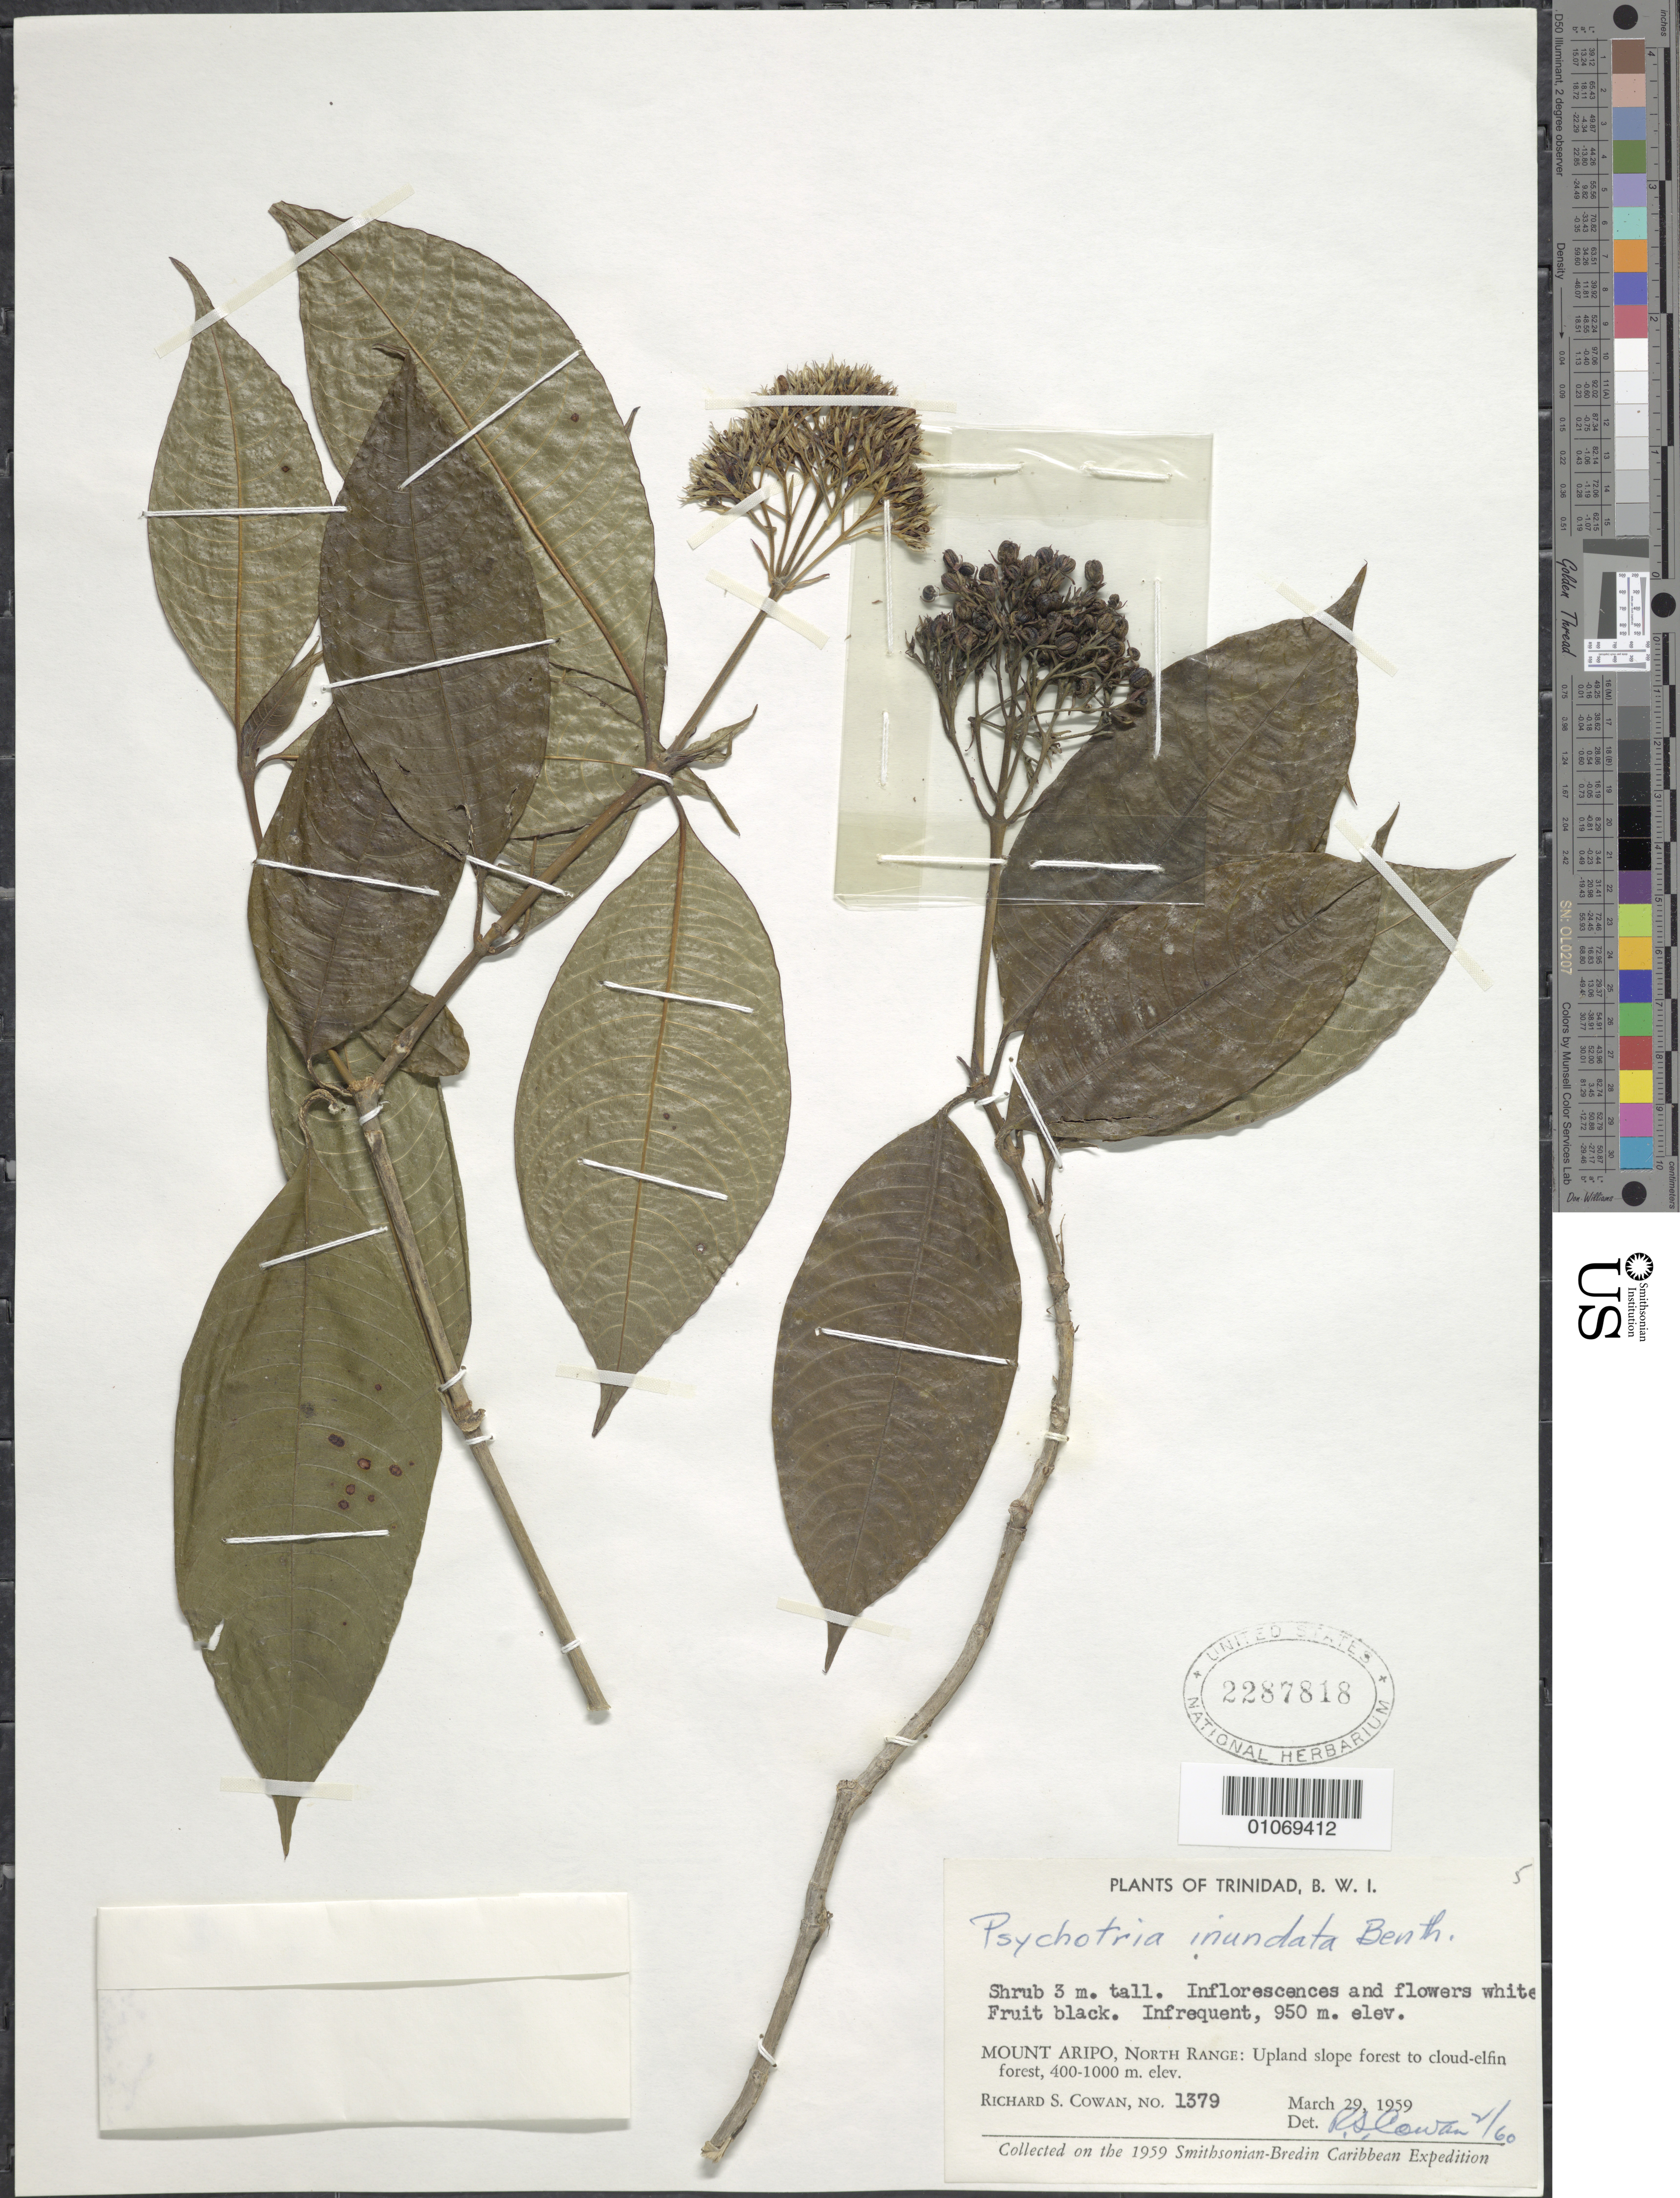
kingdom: Plantae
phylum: Tracheophyta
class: Magnoliopsida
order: Gentianales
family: Rubiaceae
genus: Psychotria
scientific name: Psychotria capitata subsp. amplifolia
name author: (Raeusch.) Steyerm.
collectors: R. S. Cowan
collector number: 1379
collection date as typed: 29 Mar 1959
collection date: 1959-03-29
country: Trinidad and Tobago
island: Trinidad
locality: Mount Aripo, north range: Infrequent in upland slope forest to cloud-elfin forest.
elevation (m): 950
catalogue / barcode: US 2287818